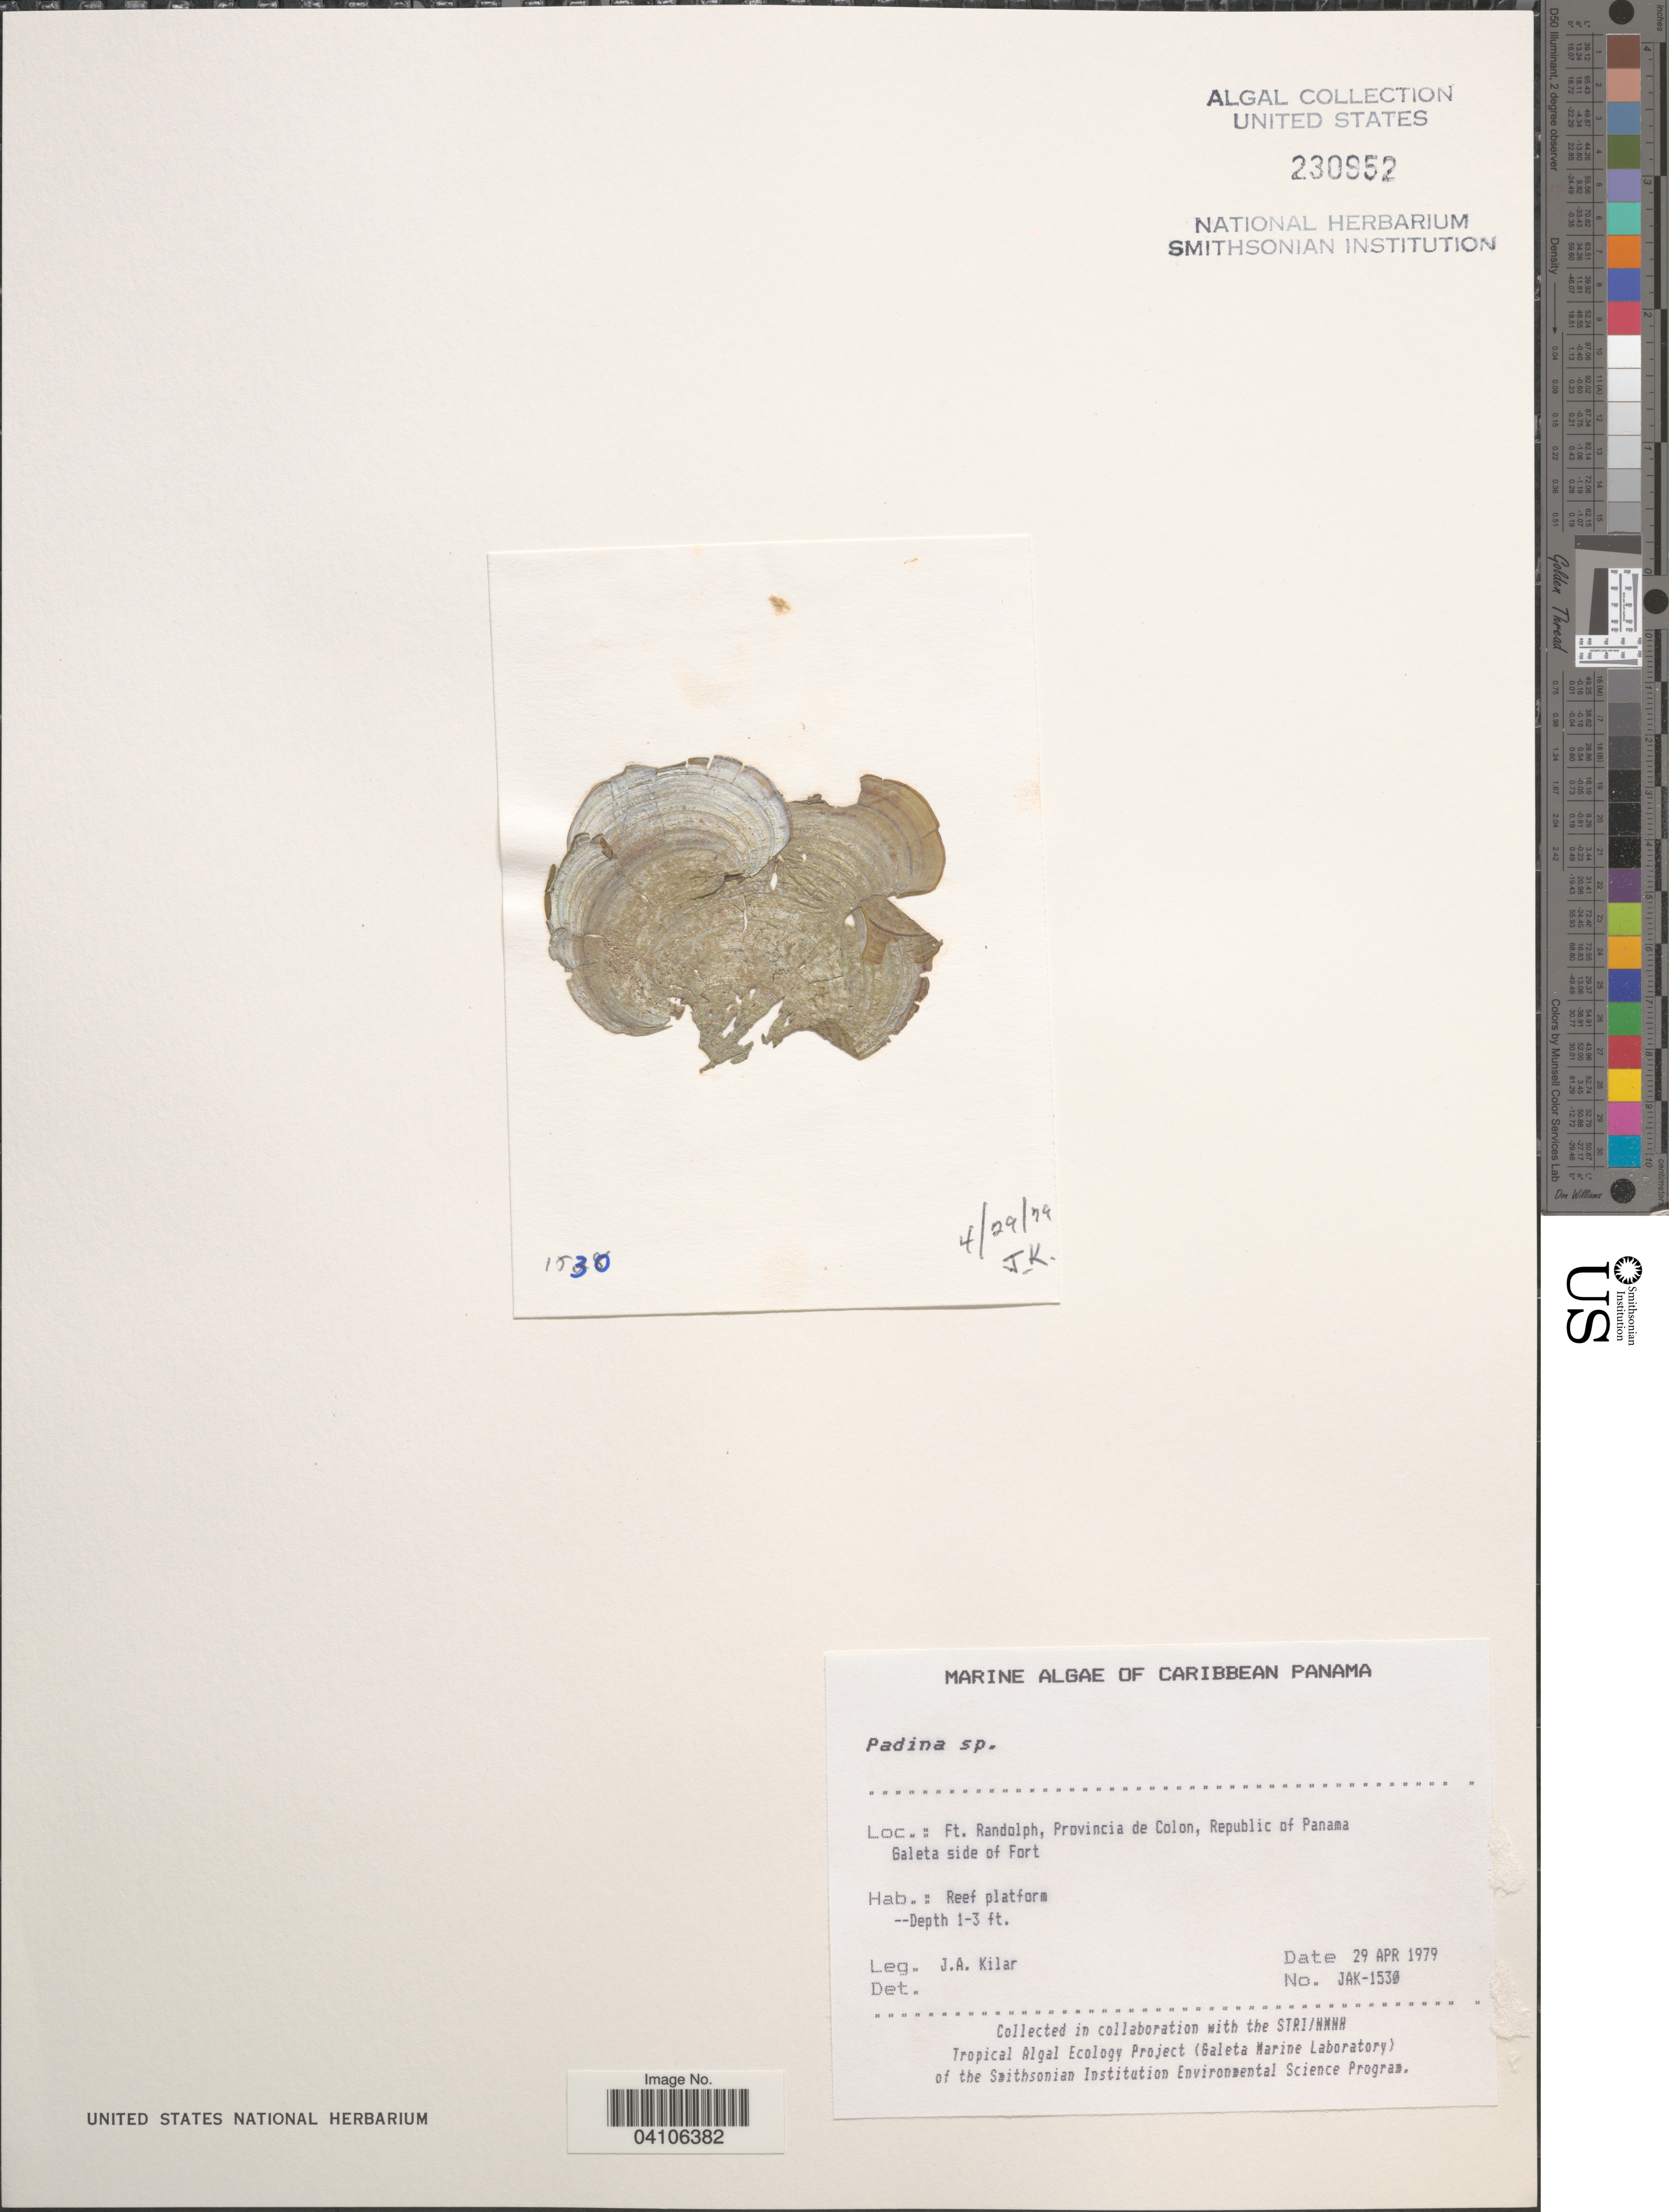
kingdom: Chromista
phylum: Ochrophyta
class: Phaeophyceae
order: Dictyotales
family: Dictyotaceae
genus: Padina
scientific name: Padina sp.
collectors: J. A. Kilar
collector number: JAK-1530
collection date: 1979-04-29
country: Panama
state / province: Colón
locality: Caribbean Panama. Ft. Randolph, Republic of Panama. Galeta side of Fort.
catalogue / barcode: US 230952